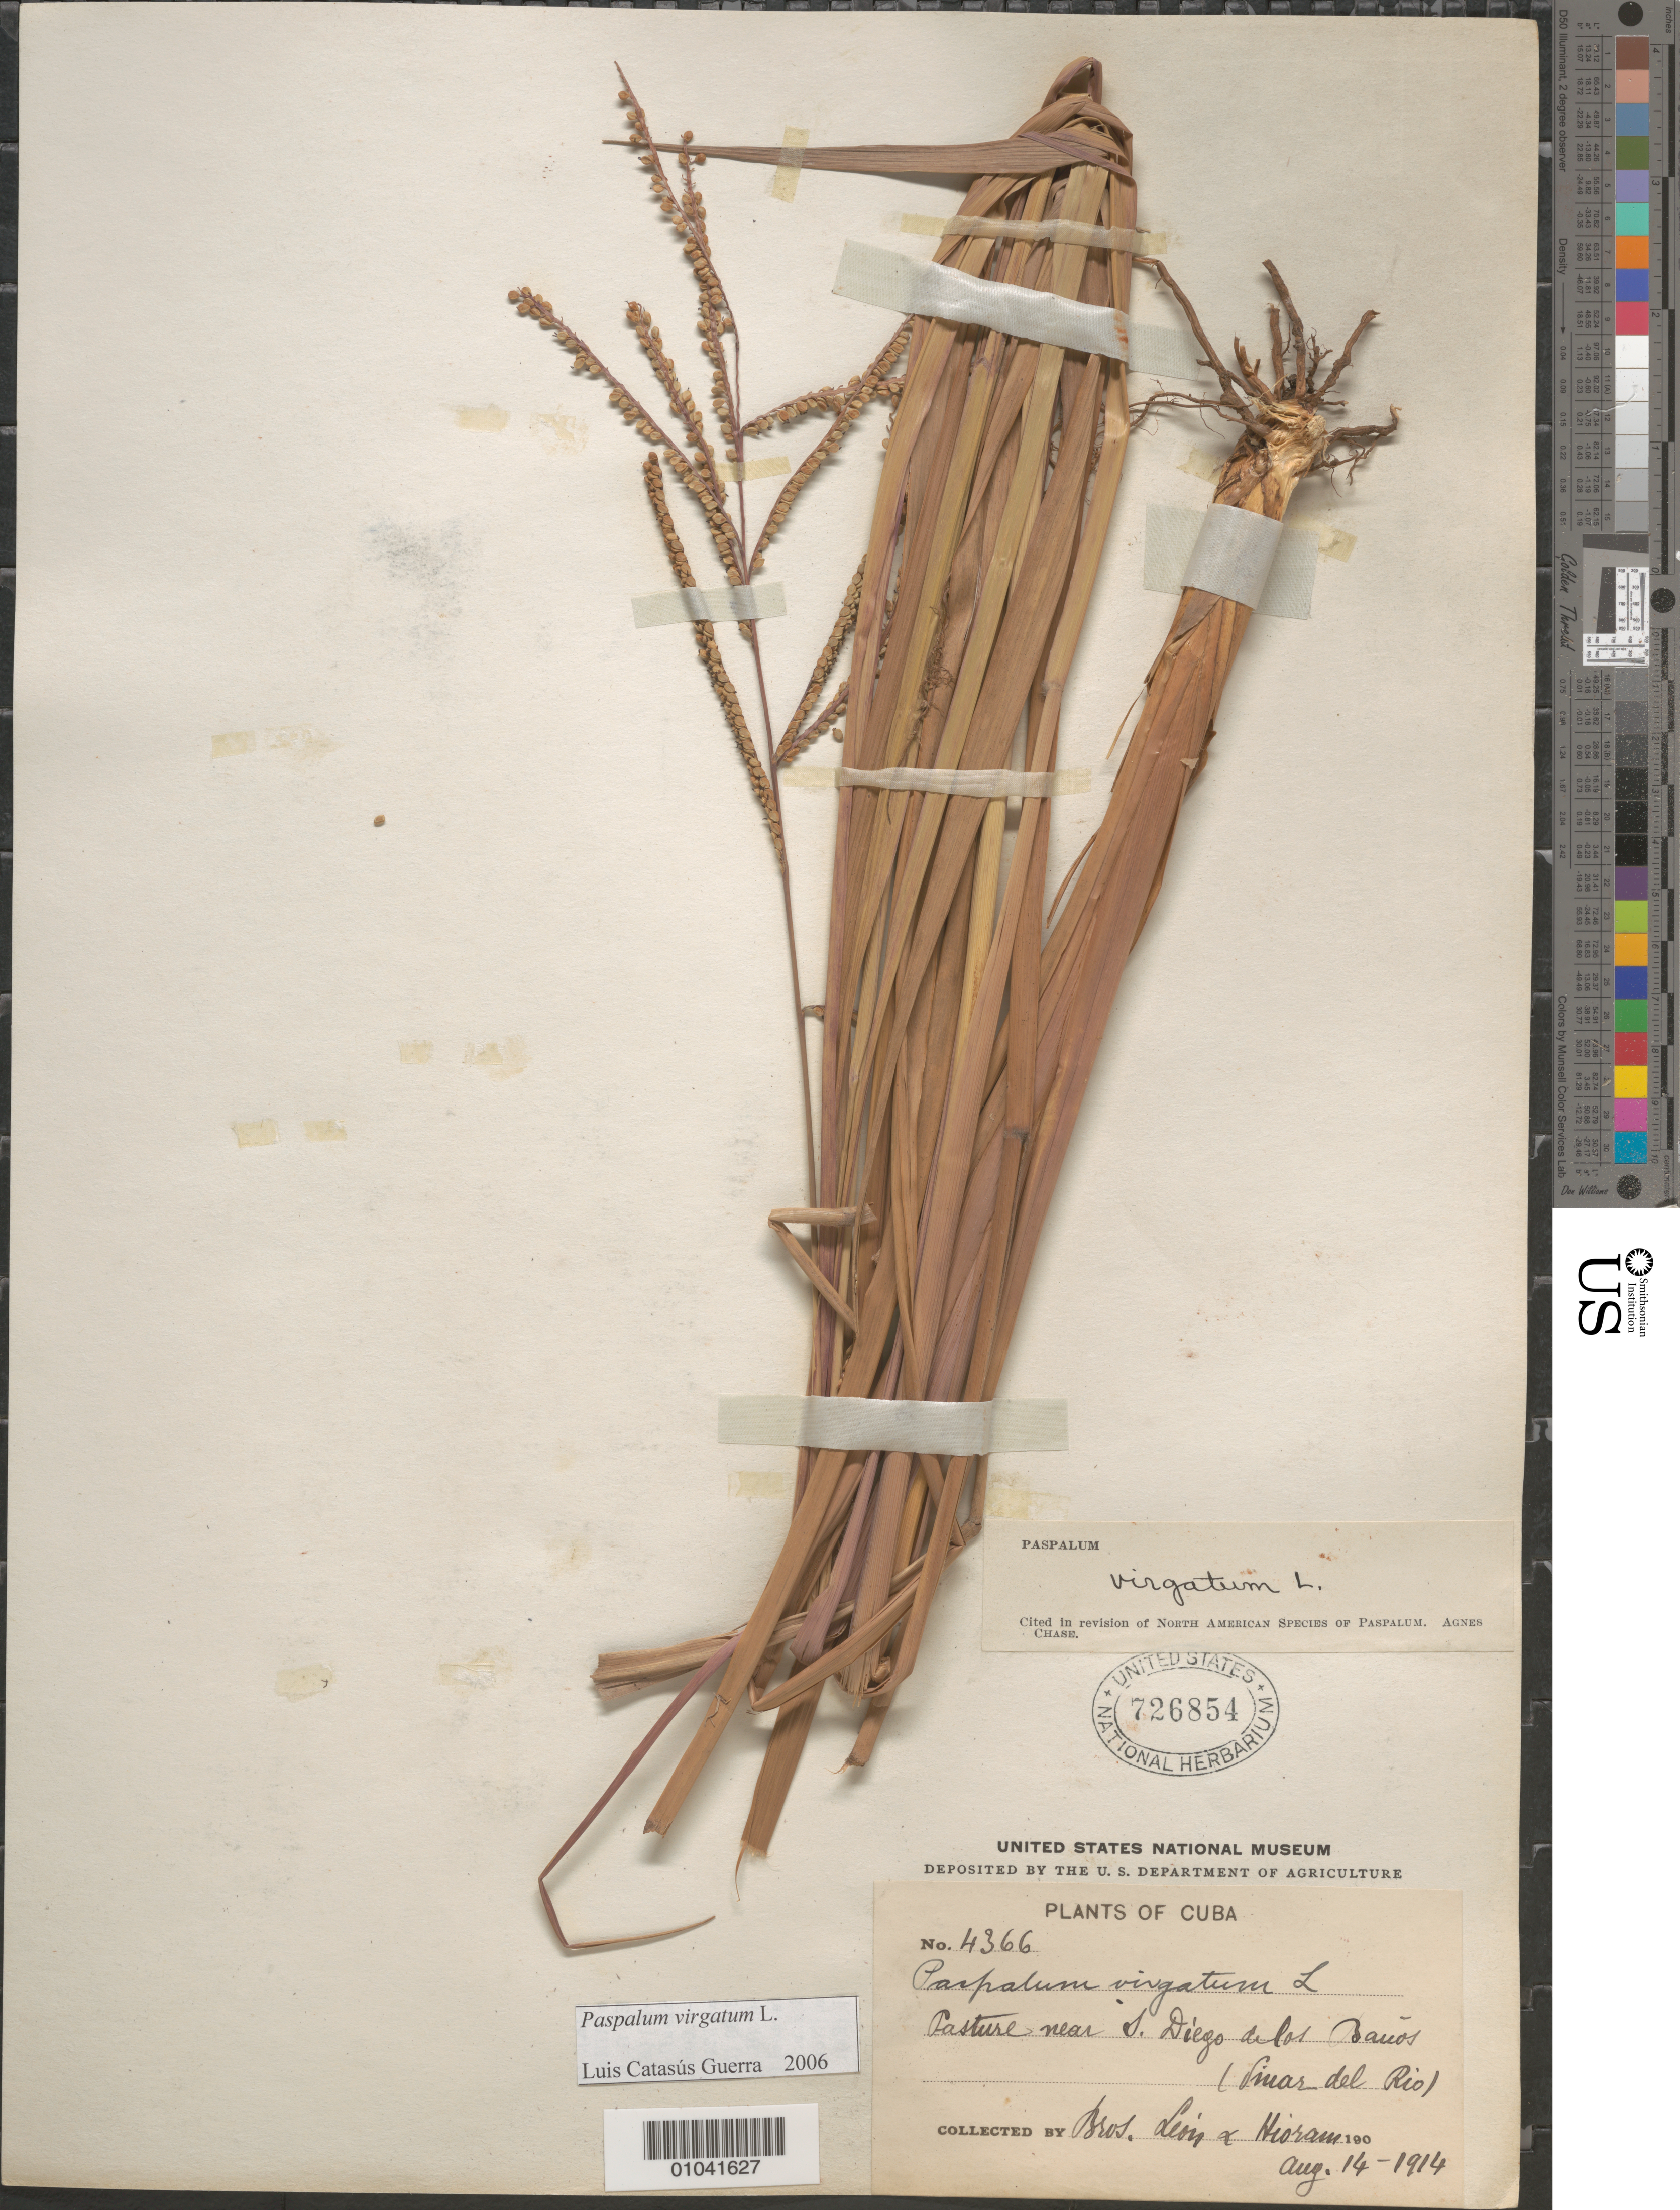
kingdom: Plantae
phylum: Tracheophyta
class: Liliopsida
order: Poales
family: Poaceae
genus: Paspalum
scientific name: Paspalum virgatum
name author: L.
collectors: Bro. León & Bro. Hioram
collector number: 4366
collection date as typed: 14 Aug 1914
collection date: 1914-08-14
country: Cuba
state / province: Pinar del Rio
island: Cuba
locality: Near San Diego de los Banos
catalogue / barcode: US 726854